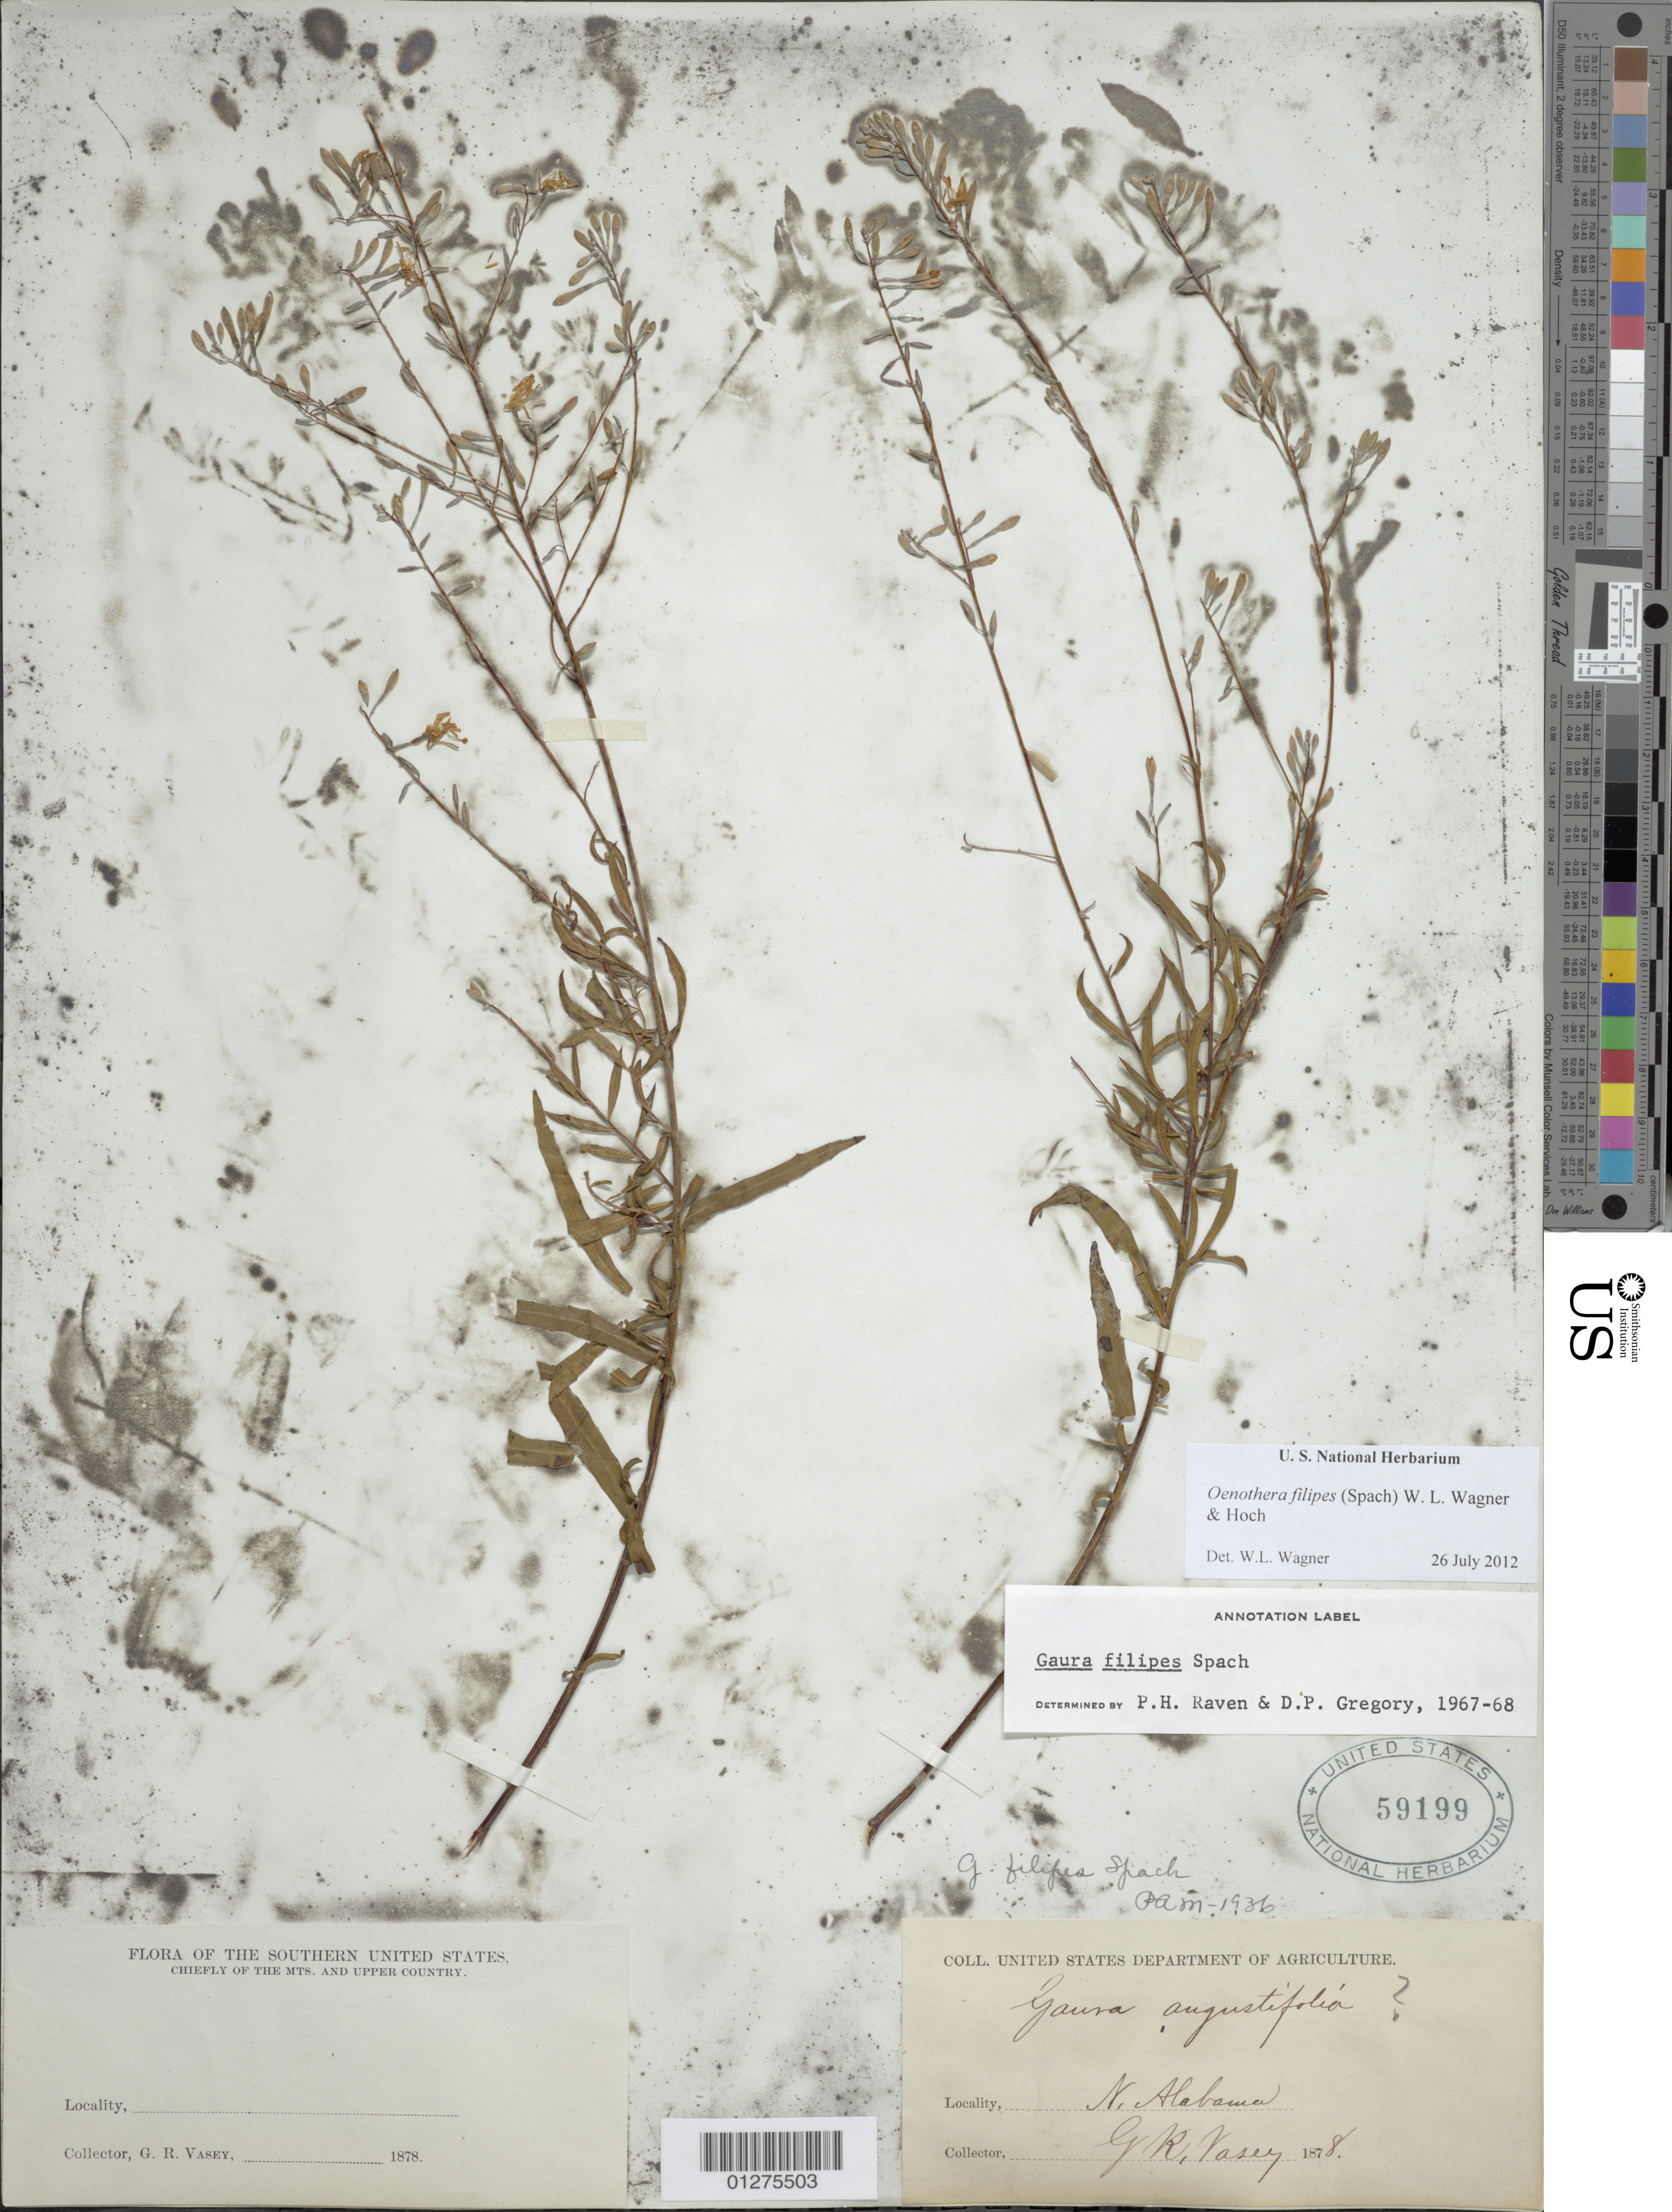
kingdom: Plantae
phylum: Tracheophyta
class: Magnoliopsida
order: Myrtales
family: Onagraceae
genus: Oenothera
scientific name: Oenothera filipes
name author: (Spach) W.L. Wagner & Hoch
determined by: Wagner, W. L., (BOT), Smithsonian Institution - National Museum of Natural History (UNITED STATES)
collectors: G. R. Vasey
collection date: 1878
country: United States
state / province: Alabama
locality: N. Alabama.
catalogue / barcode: US 59199